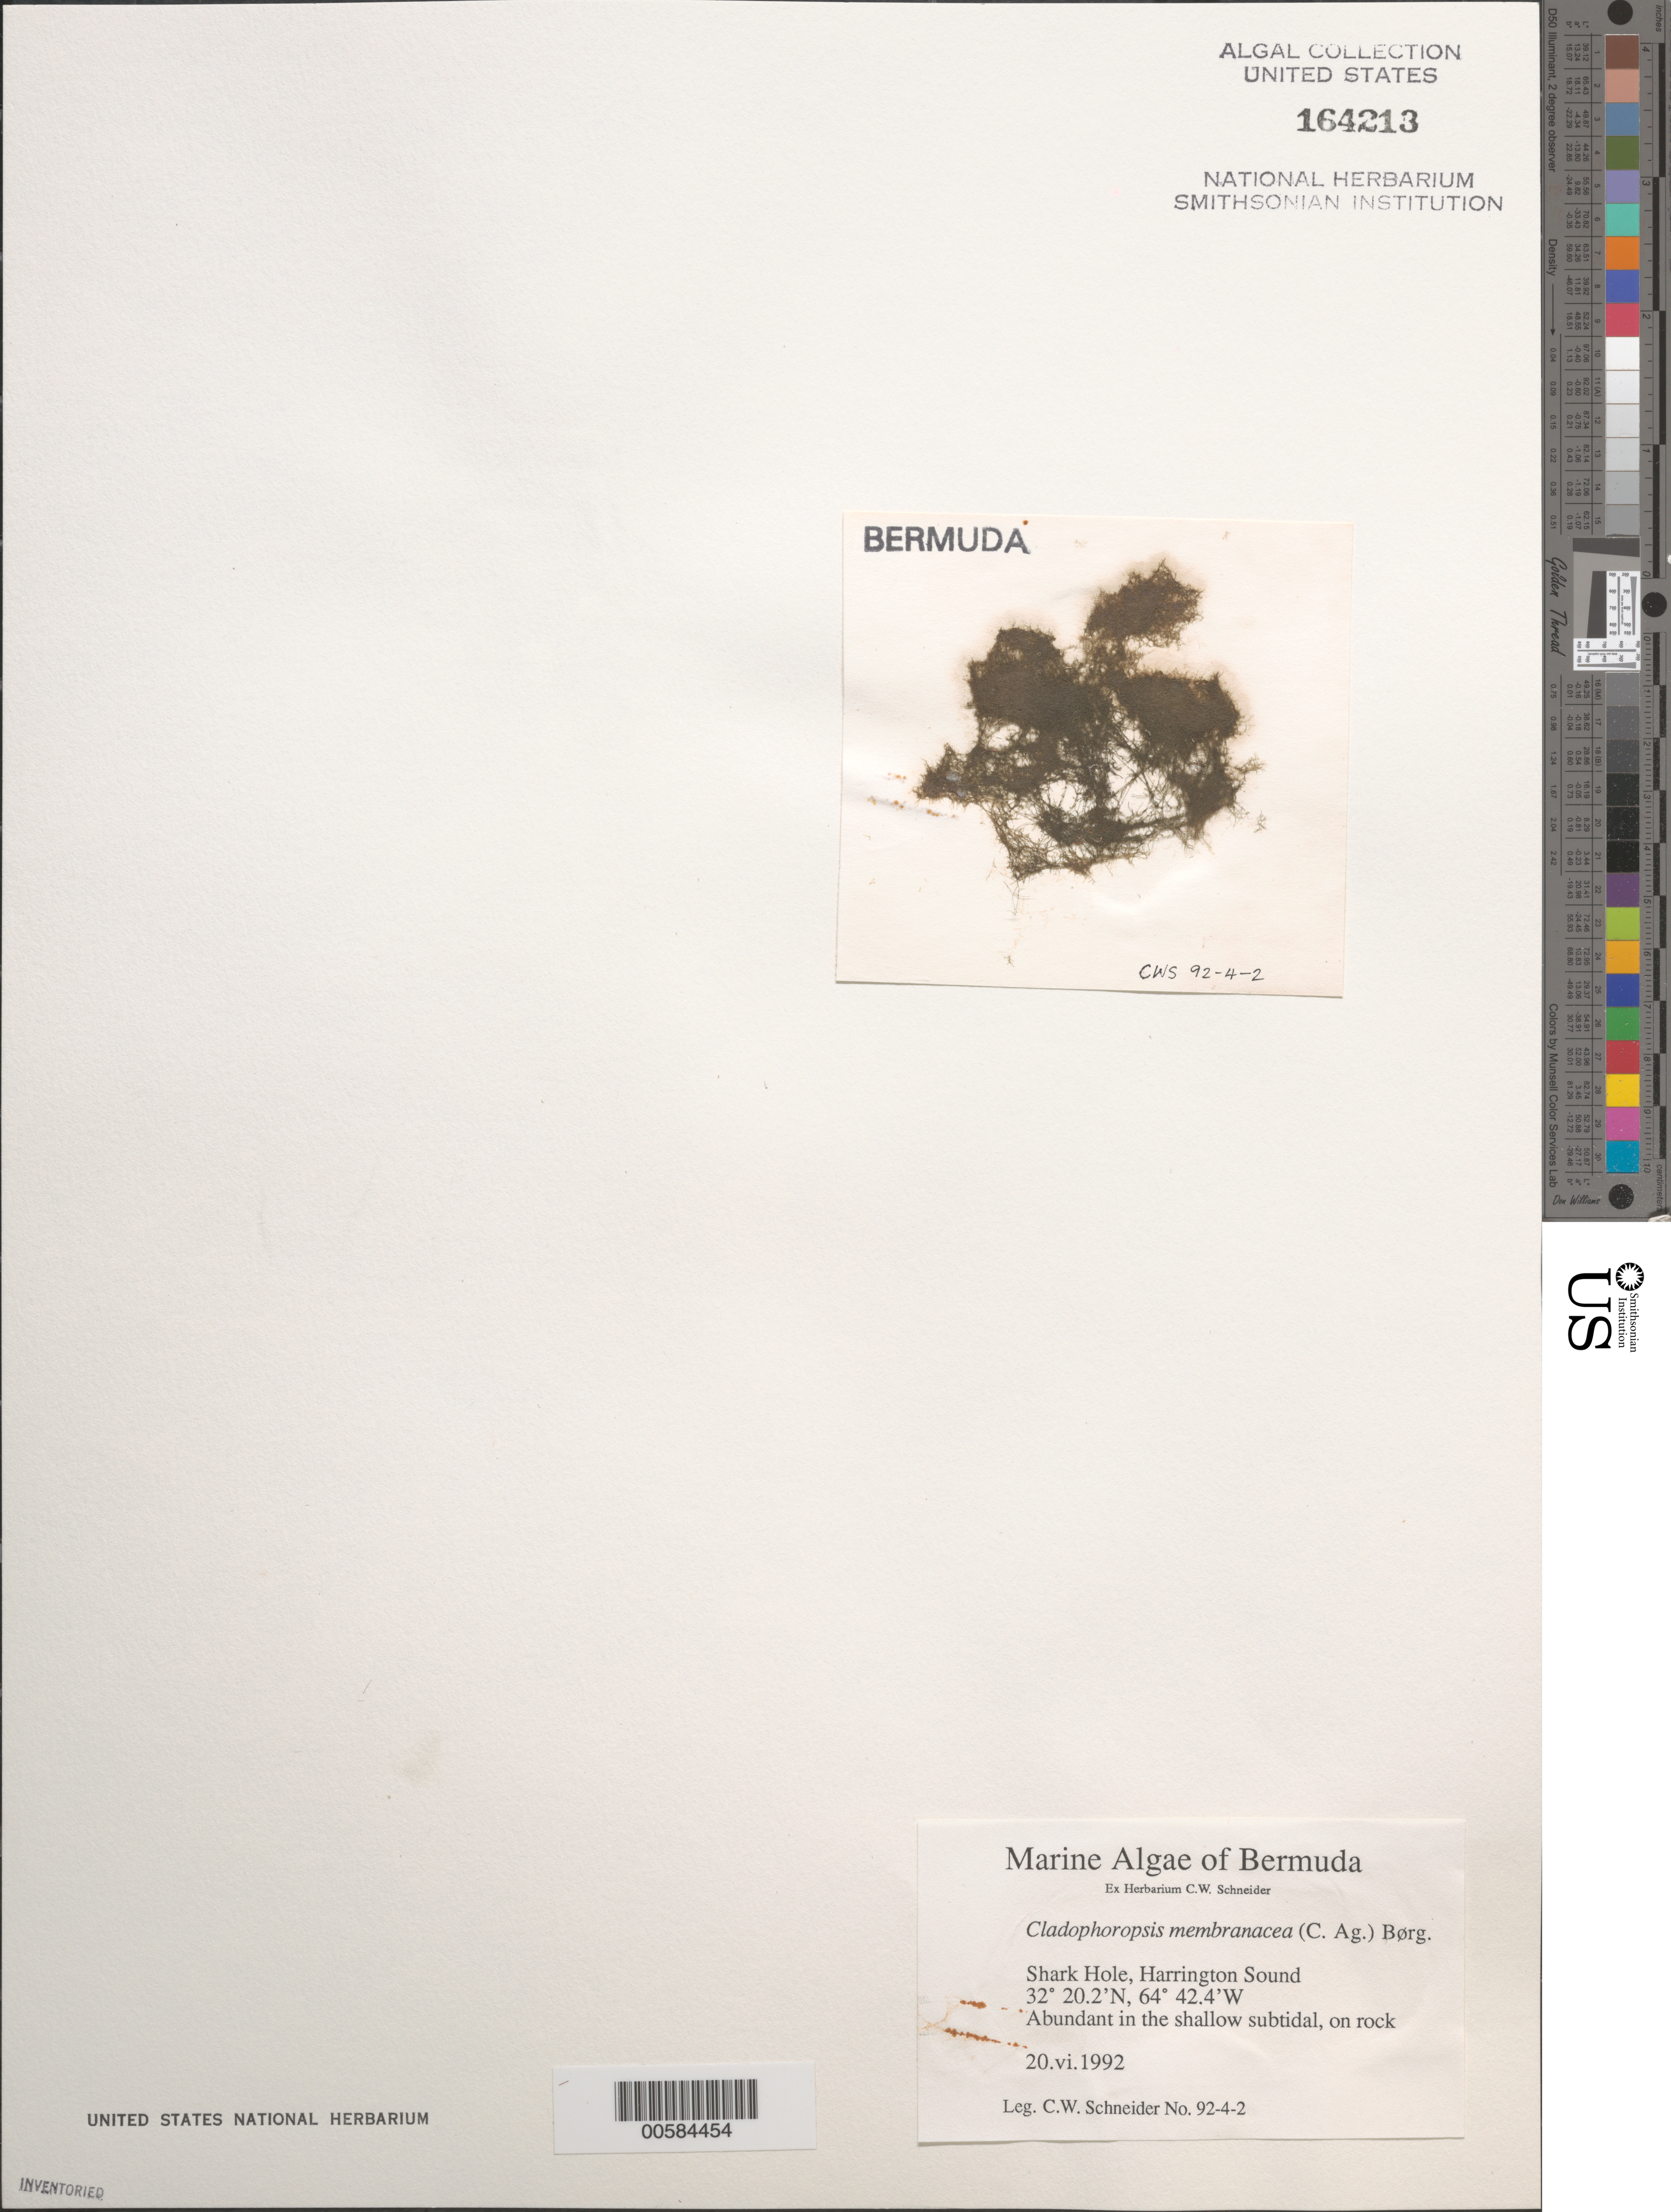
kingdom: Plantae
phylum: Chlorophyta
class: Ulvophyceae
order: Siphonocladales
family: Boodleaceae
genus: Cladophoropsis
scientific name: Cladophoropsis membranacea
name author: (Hofman-Bang) Børgesen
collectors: C. W. Schneider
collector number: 92-4-2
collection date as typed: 20 Jun 1992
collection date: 1992-06-20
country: Bermuda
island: Bermuda Island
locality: Shark Hole, Harrington Sound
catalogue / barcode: US 164213